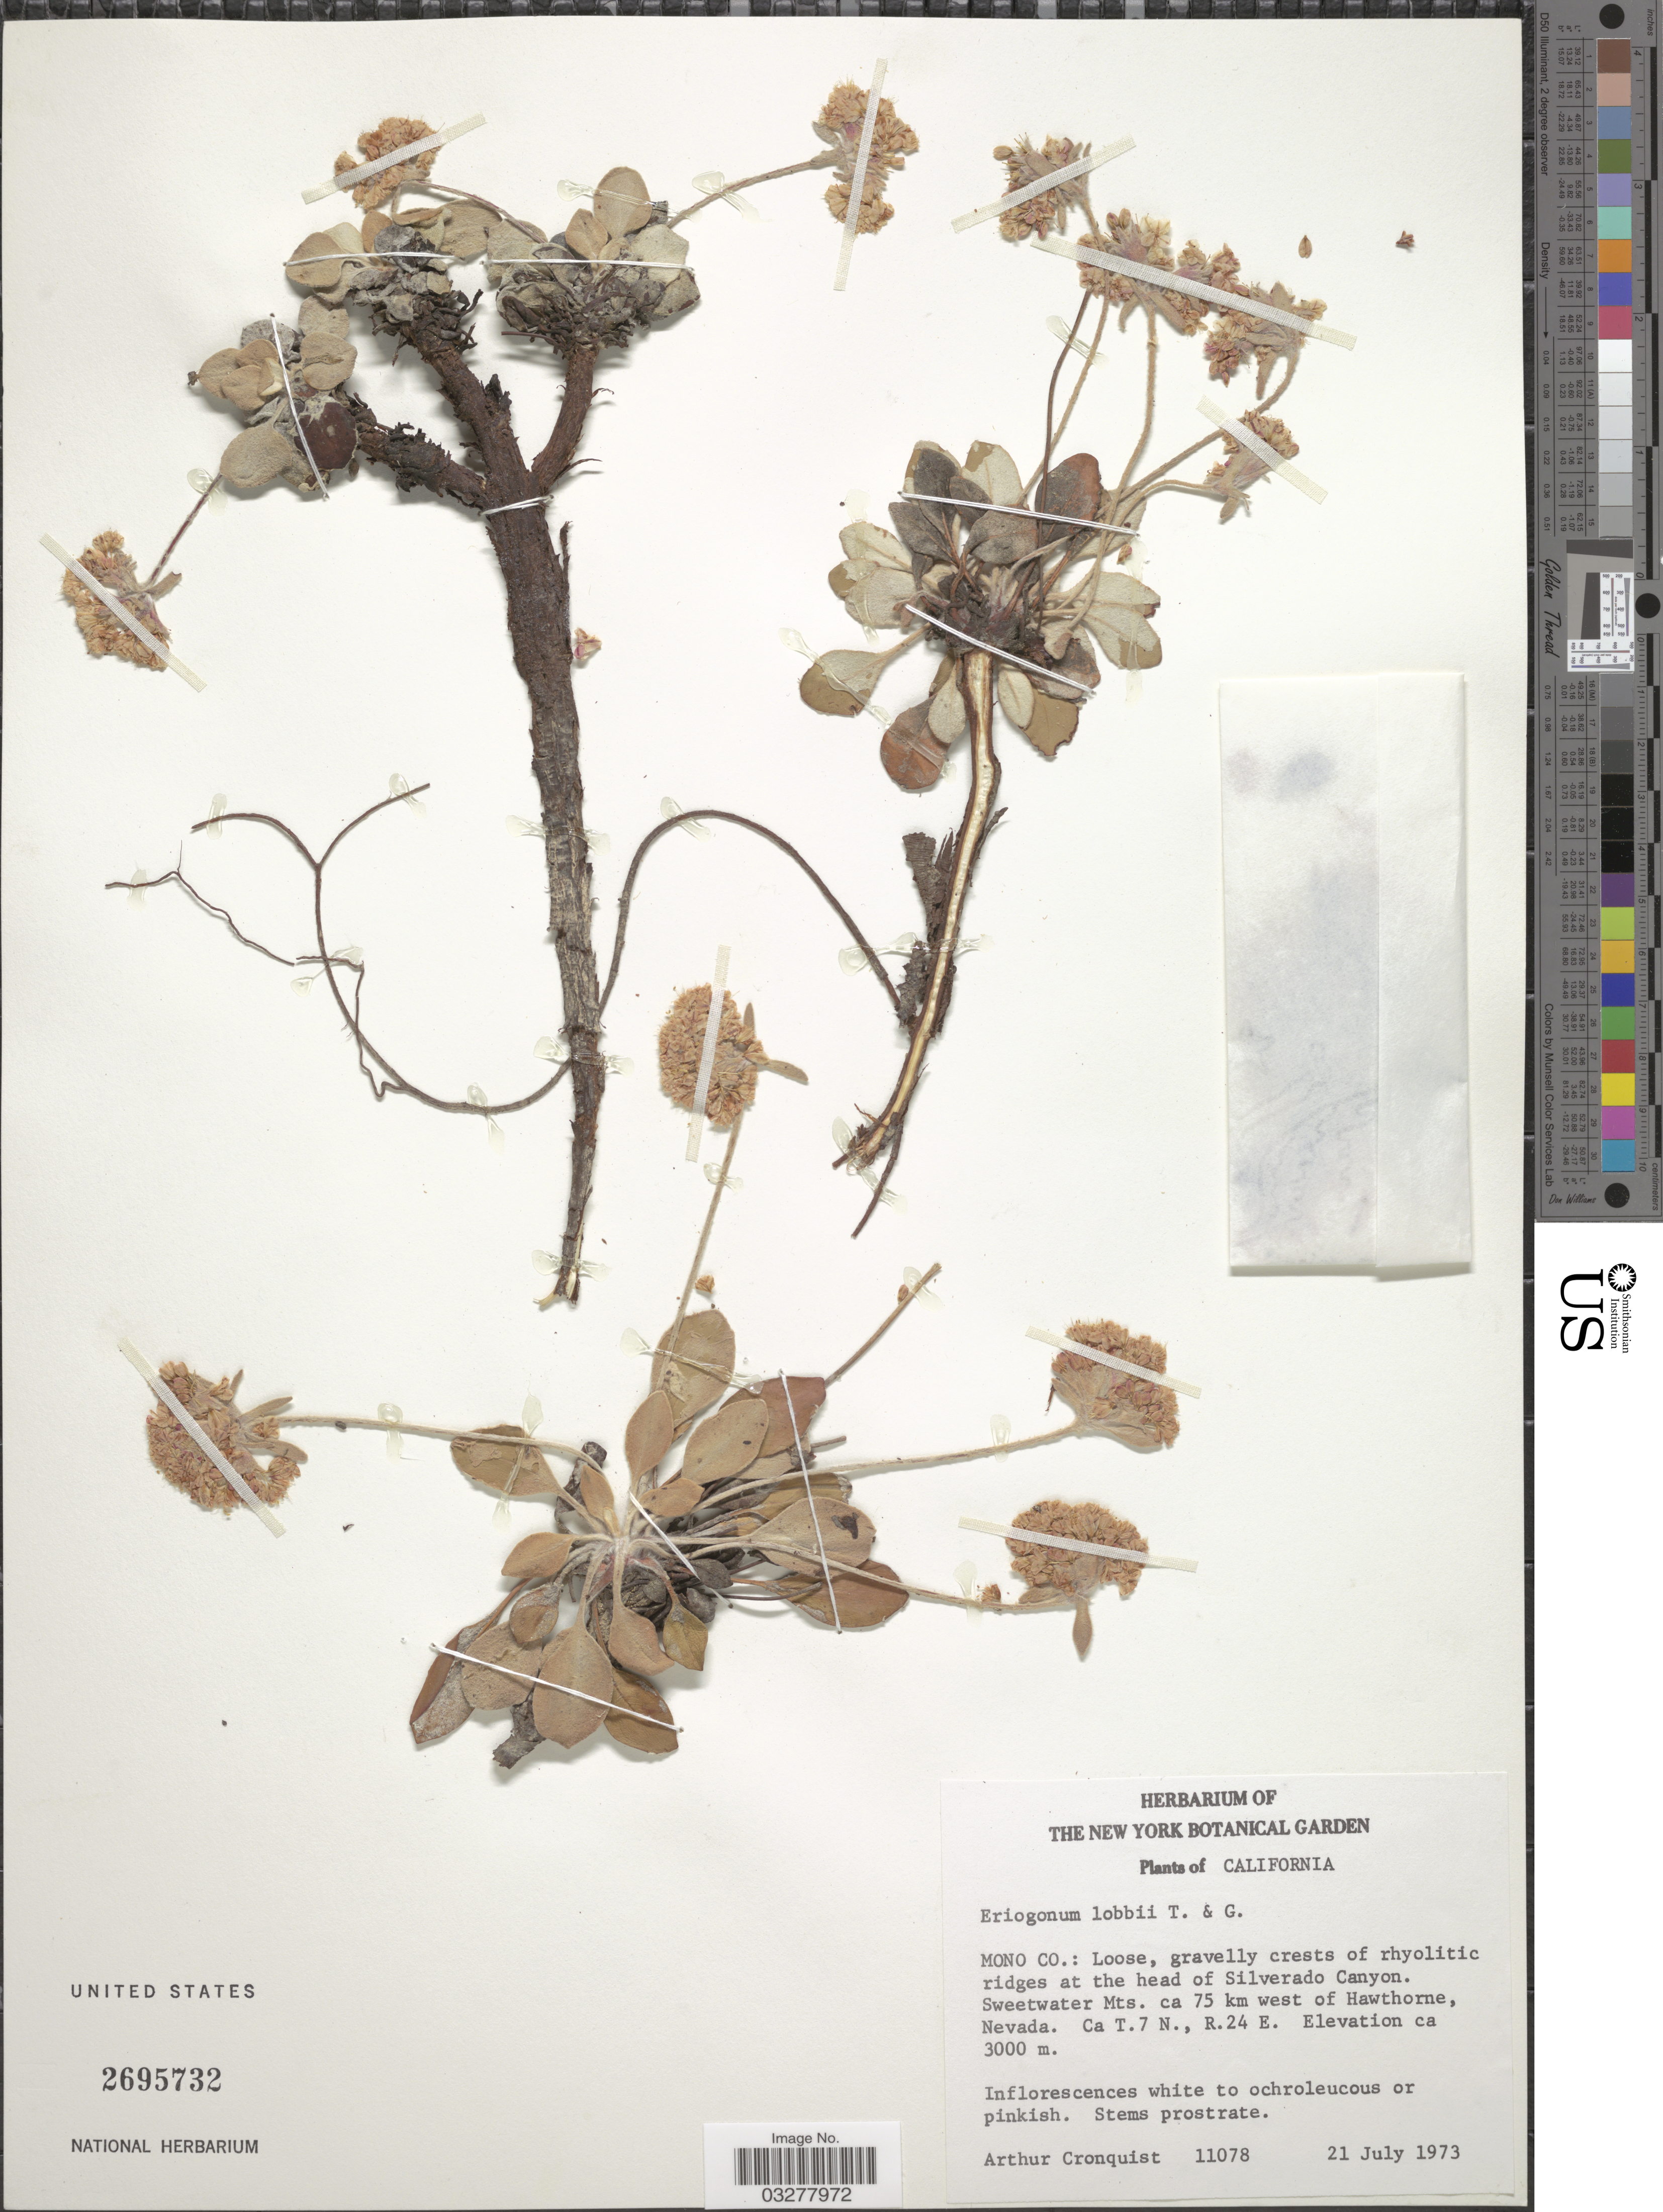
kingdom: Plantae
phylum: Tracheophyta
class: Magnoliopsida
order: Caryophyllales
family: Polygonaceae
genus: Eriogonum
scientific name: Eriogonum lobbii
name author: Torr. & A. Gray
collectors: A. J. Cronquist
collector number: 11078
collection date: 1973-07-21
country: United States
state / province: California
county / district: Mono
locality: Mono Co.: At the head of Silverado Canyon. Sweetwater Mts. ca 75 km west of Hawthorne, Nevada. Ca T. 7 N., R.24 E.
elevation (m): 3000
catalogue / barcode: US 2695732